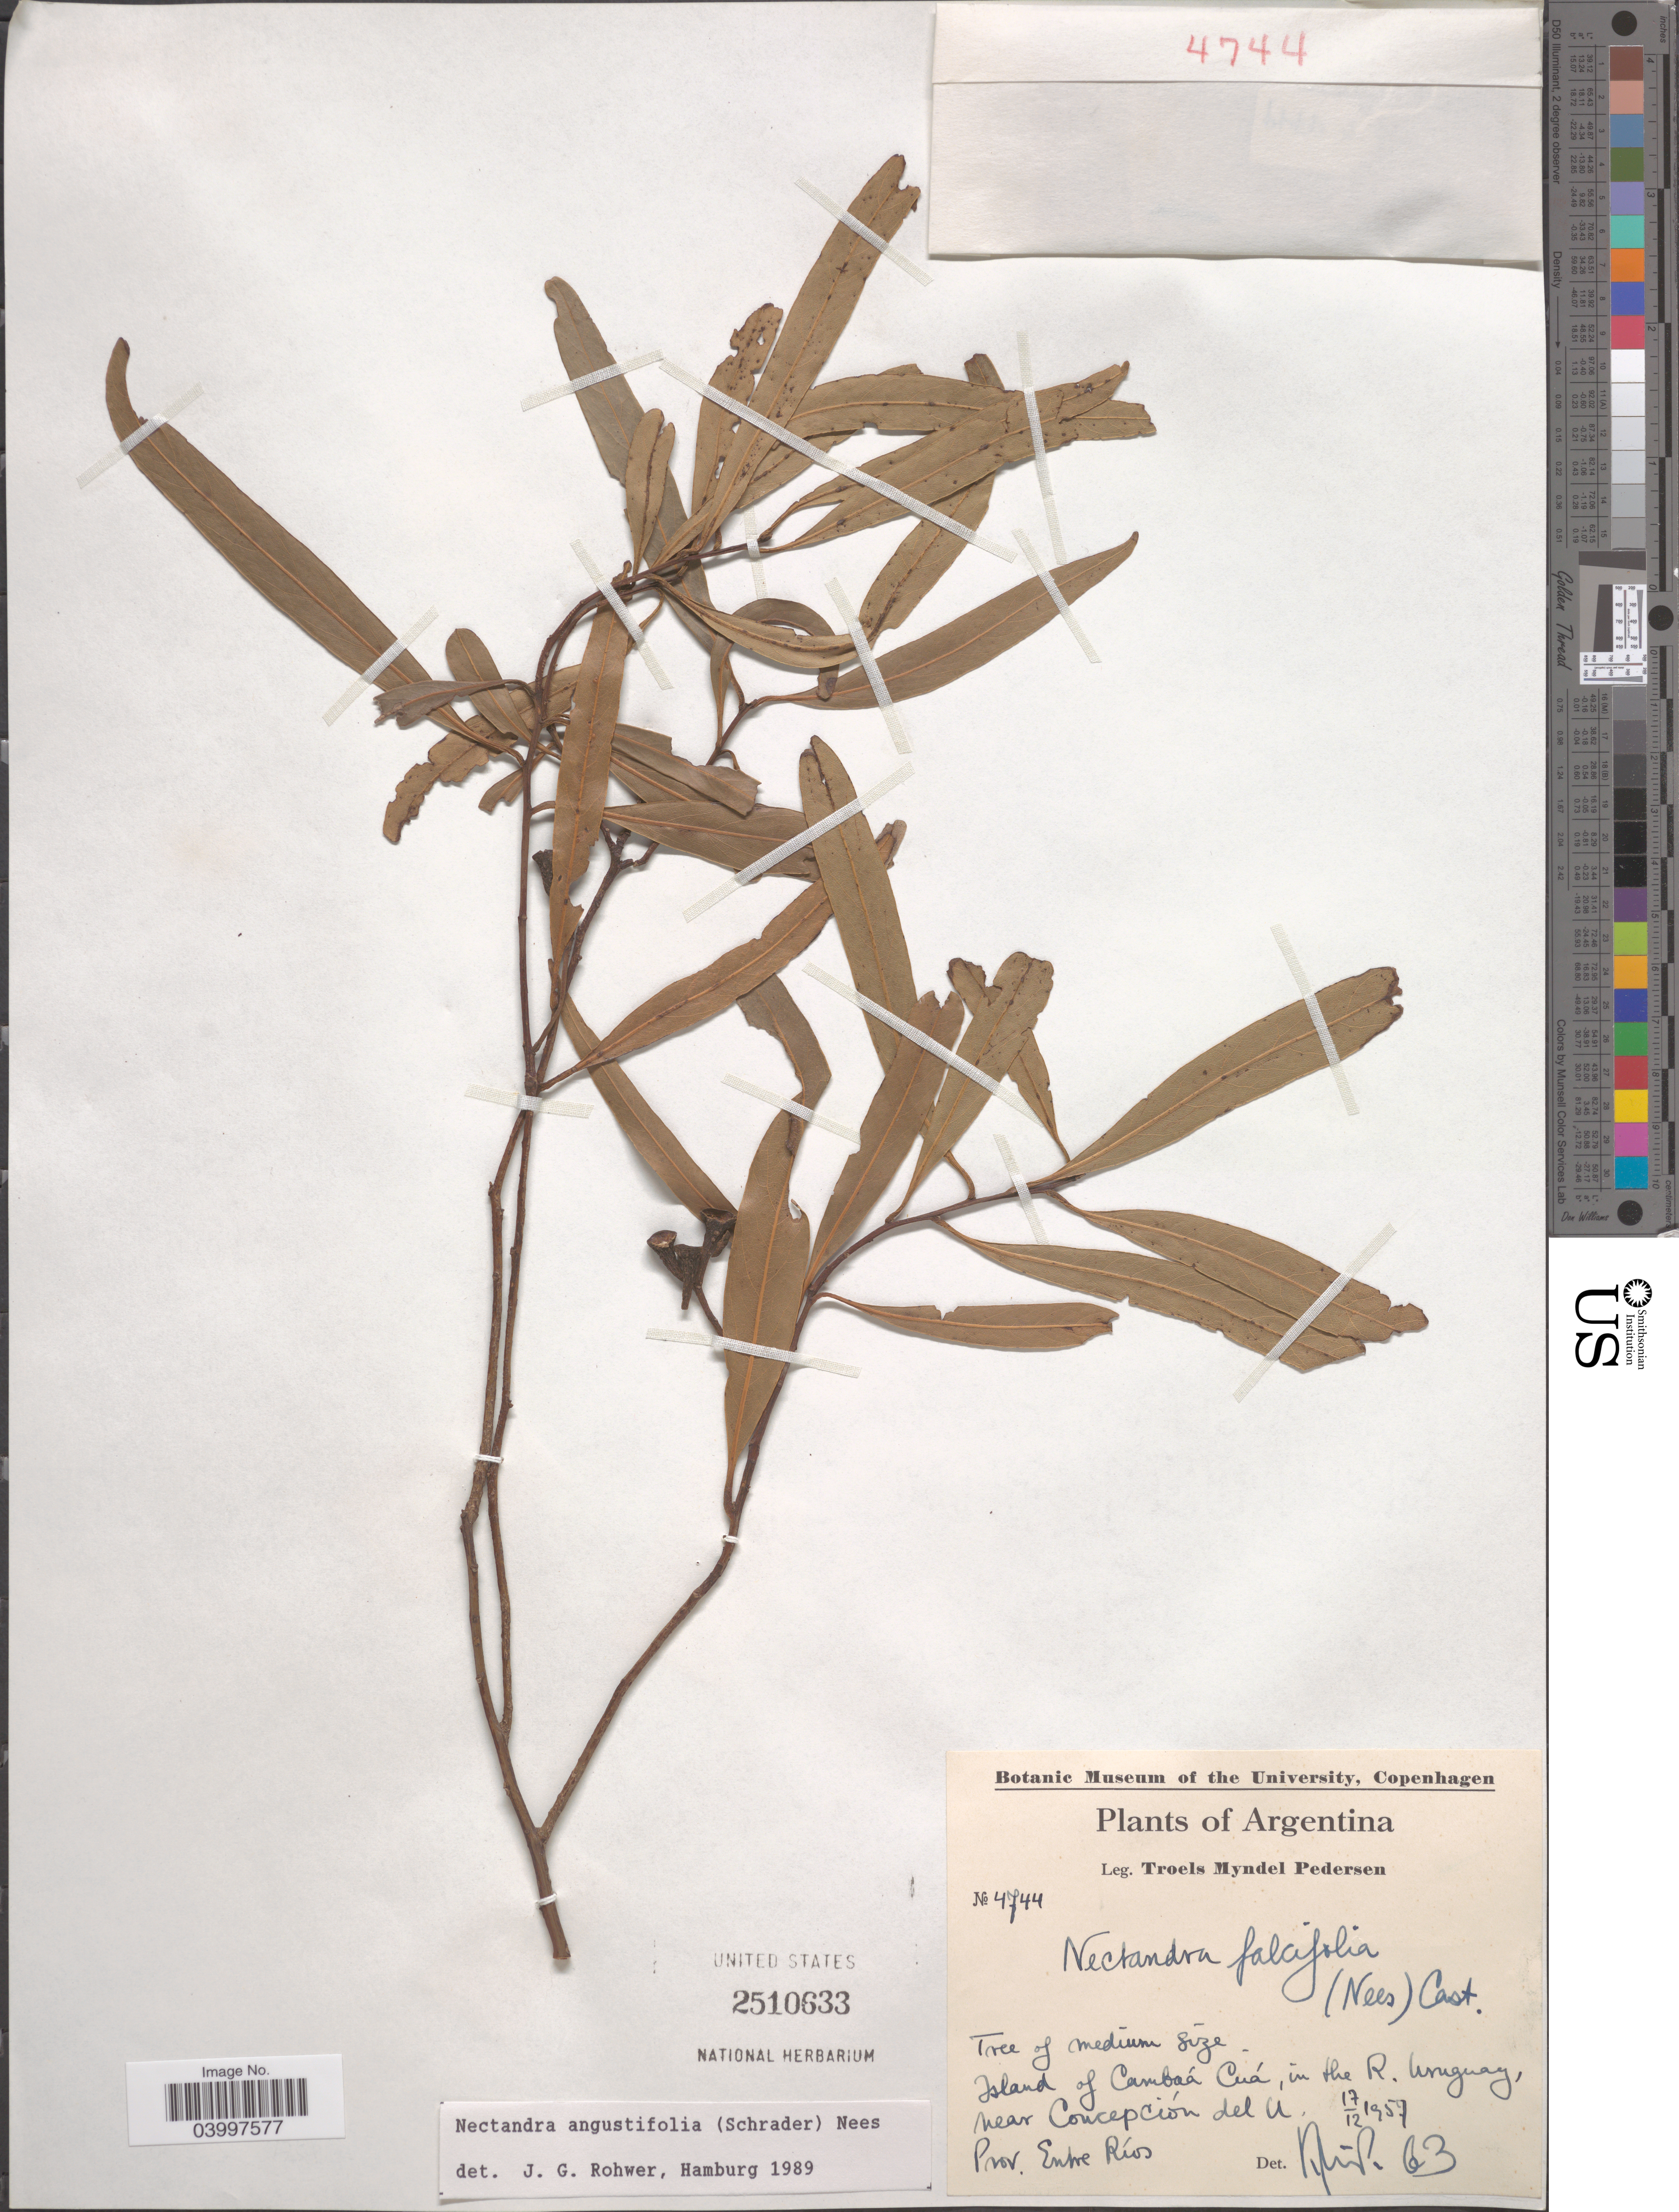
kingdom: Plantae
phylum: Tracheophyta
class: Magnoliopsida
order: Laurales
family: Lauraceae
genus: Nectandra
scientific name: Nectandra angustifolia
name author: (Schrad.) Nees & Mart.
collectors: T. Pederson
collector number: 4744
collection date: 1957-12-17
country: Argentina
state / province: Entre Rios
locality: Island of Camboá Cuá, in the R. Uruguay, near Concepción del U.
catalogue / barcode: US 2510633